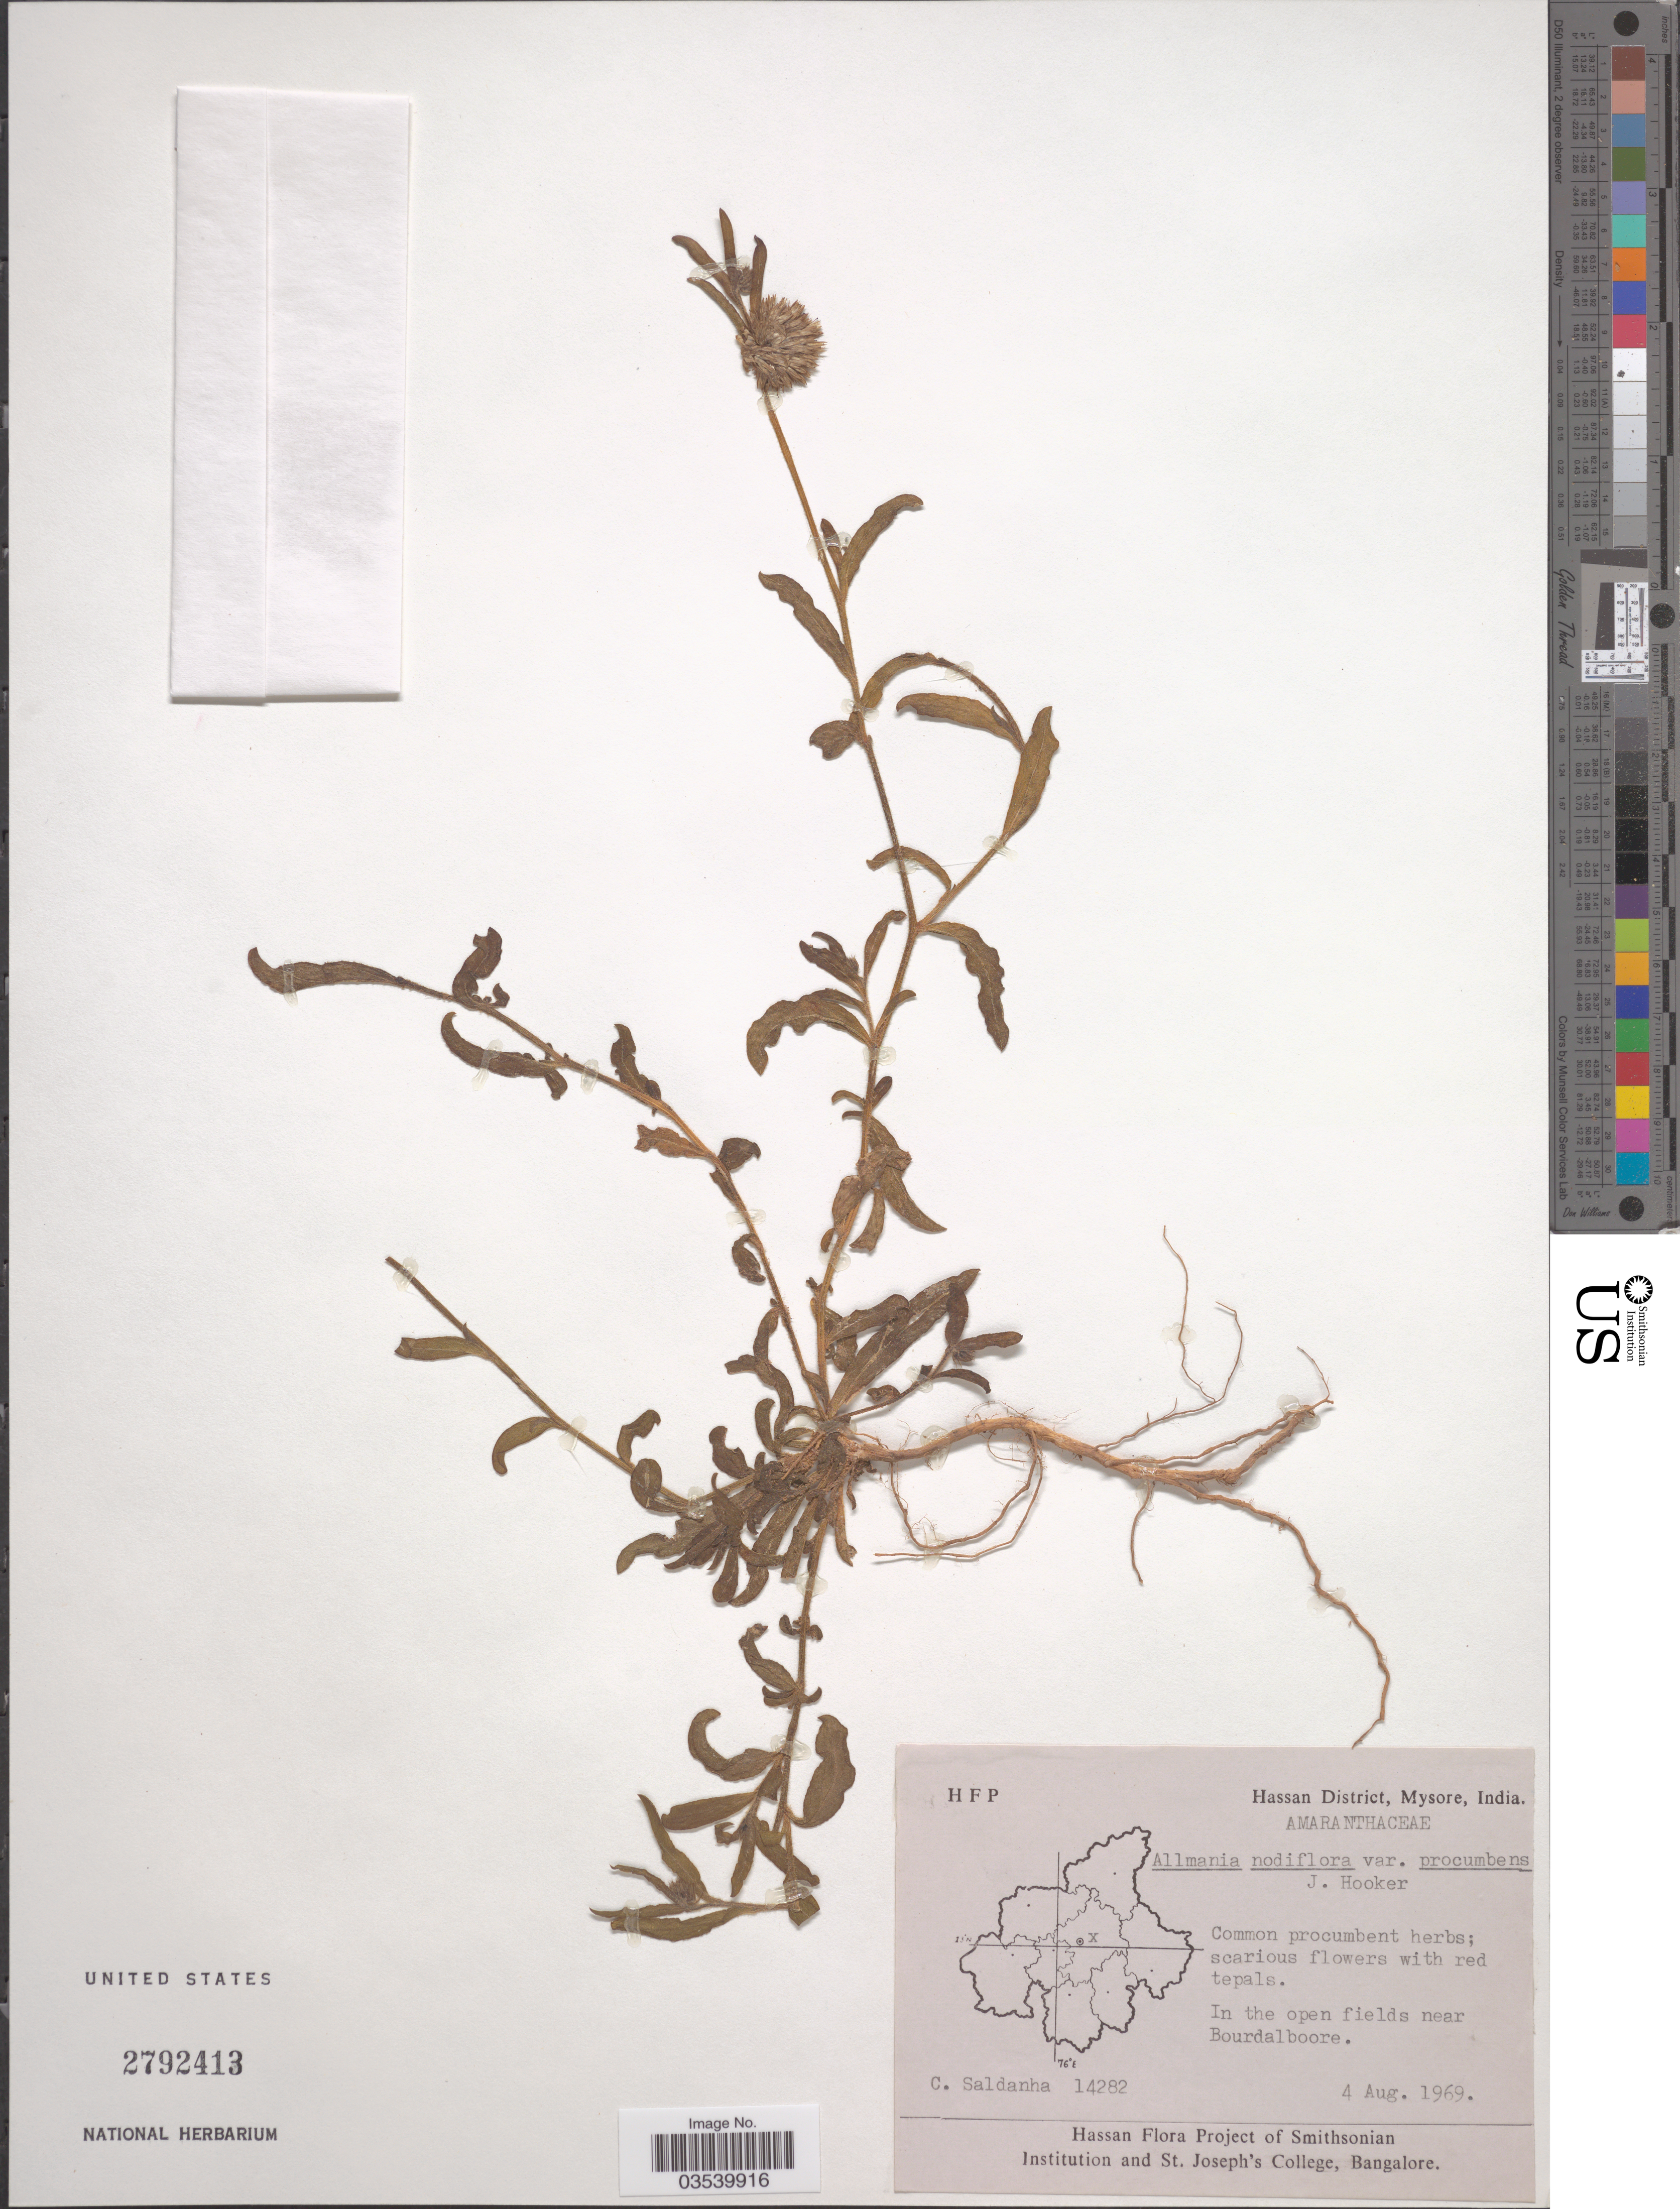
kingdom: Plantae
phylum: Tracheophyta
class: Magnoliopsida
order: Caryophyllales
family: Amaranthaceae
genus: Allmania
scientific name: Allmania nodiflora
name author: (L.) R. Br. ex Wight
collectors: C. Saldanha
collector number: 14282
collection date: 1969-08-04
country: India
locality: Hassan District, Mysore. In the open fields near Bourdalboore.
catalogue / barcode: US 2792413